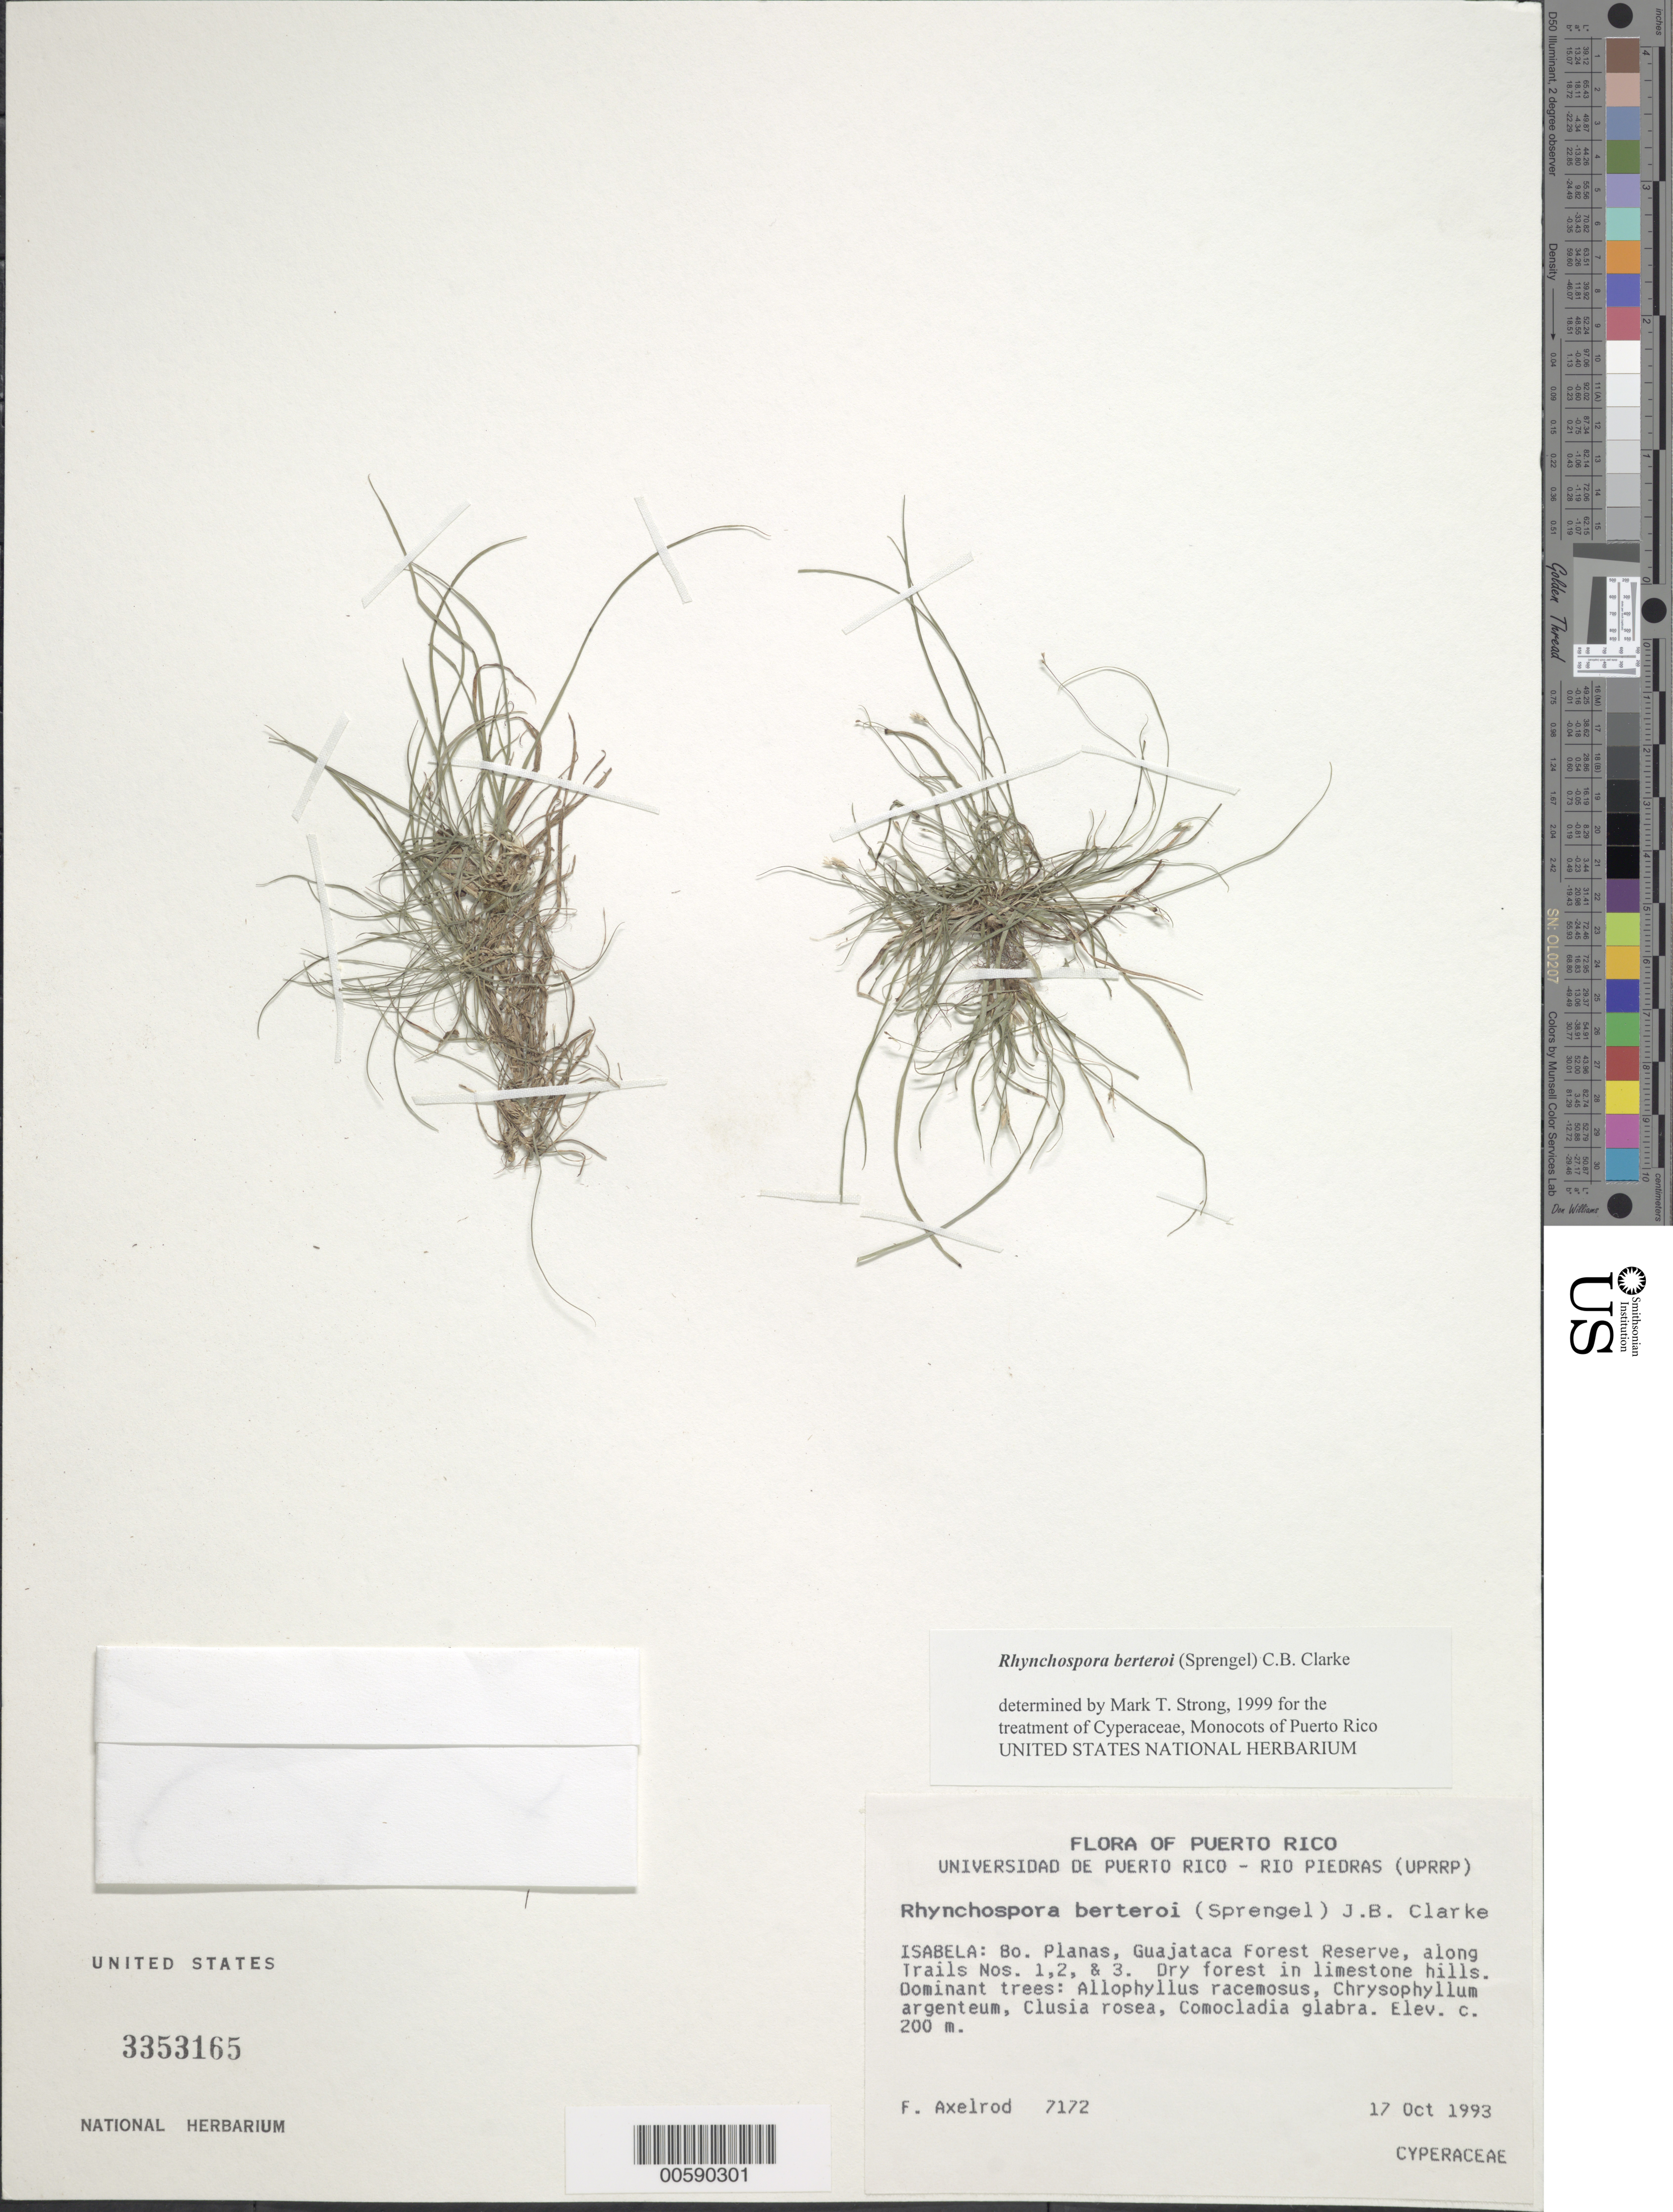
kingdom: Plantae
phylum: Tracheophyta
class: Liliopsida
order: Poales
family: Cyperaceae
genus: Rhynchospora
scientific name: Rhynchospora berteroi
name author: (Spreng.) C.B. Clarke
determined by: Strong, M. T., (US), Smithsonian Institution - National Museum of Natural History (UNITED STATES)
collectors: F. S. Axelrod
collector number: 7172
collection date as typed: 17 Oct 1993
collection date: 1993-10-17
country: Puerto Rico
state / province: Isabela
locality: Isabela: Bo. Planas, Guajataca Forest Reserve, along Trails Nos. 1,2,&3.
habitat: Dry forest in limestone hills.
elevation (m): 200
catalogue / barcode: US 3353165